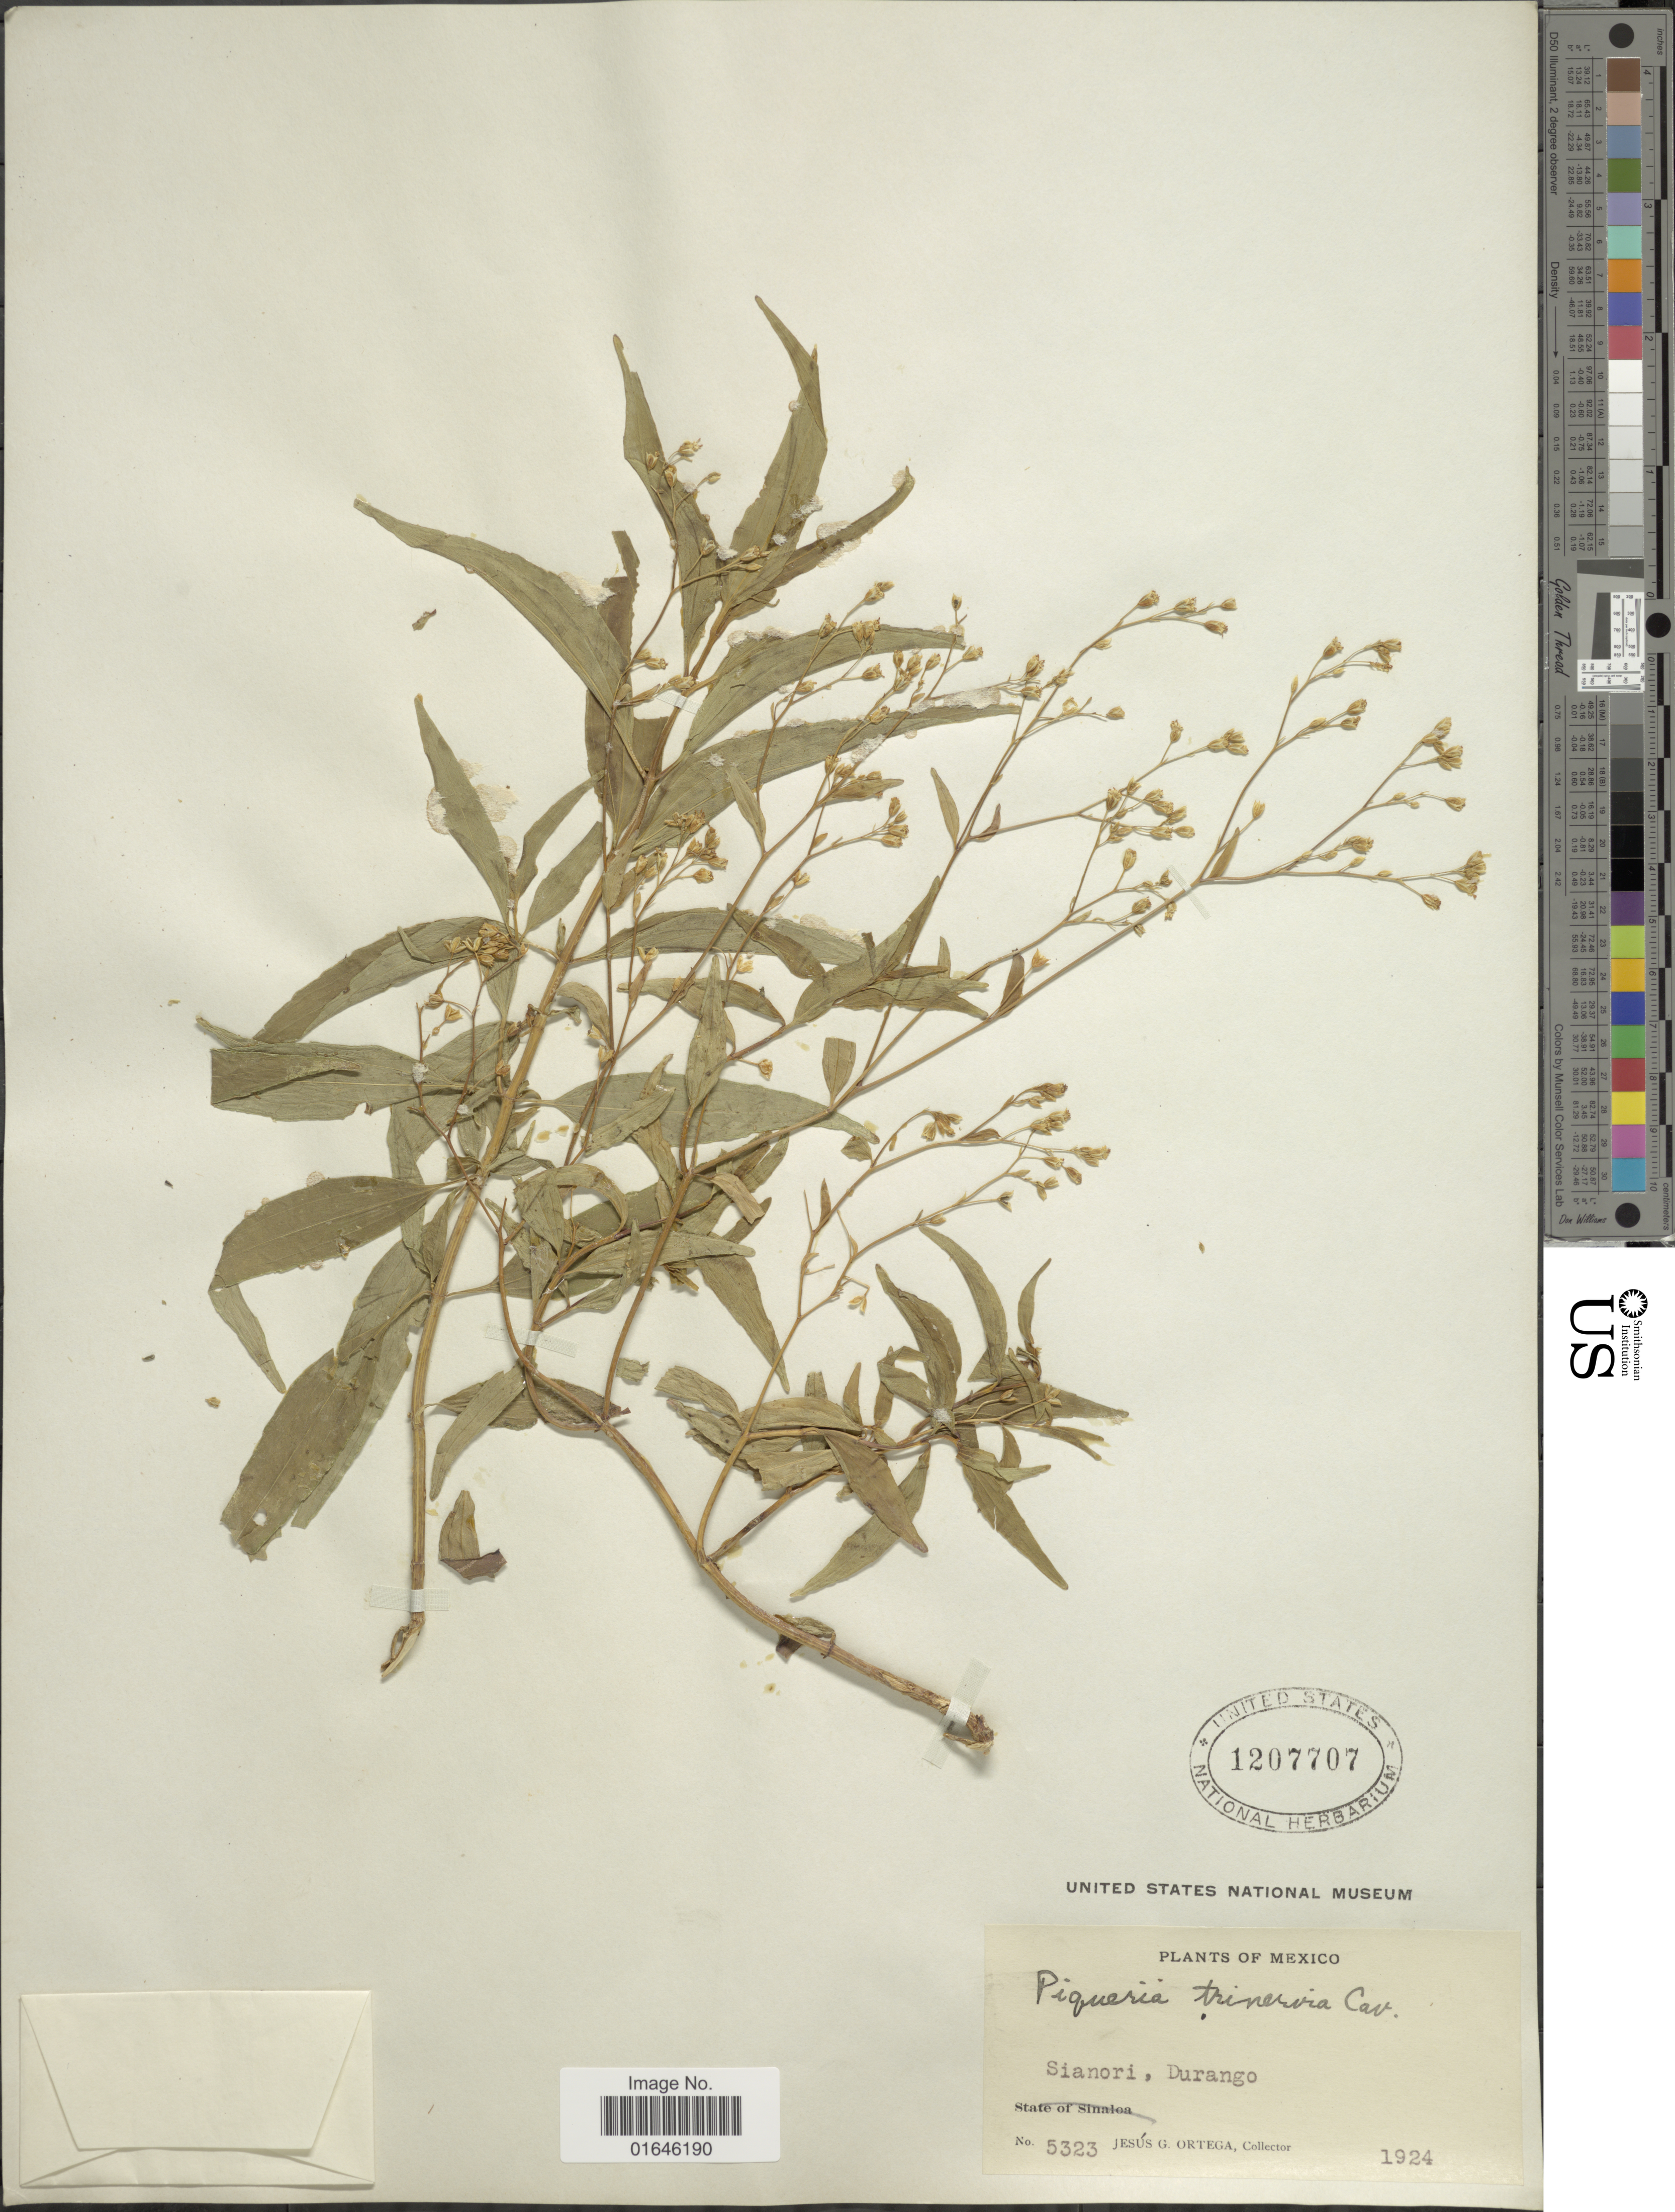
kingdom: Plantae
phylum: Tracheophyta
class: Magnoliopsida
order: Asterales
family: Asteraceae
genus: Piqueria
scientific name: Piqueria trinervia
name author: Cav.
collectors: J. Ortega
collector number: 5323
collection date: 1924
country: Mexico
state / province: Durango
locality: Sianori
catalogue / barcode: US 1207707